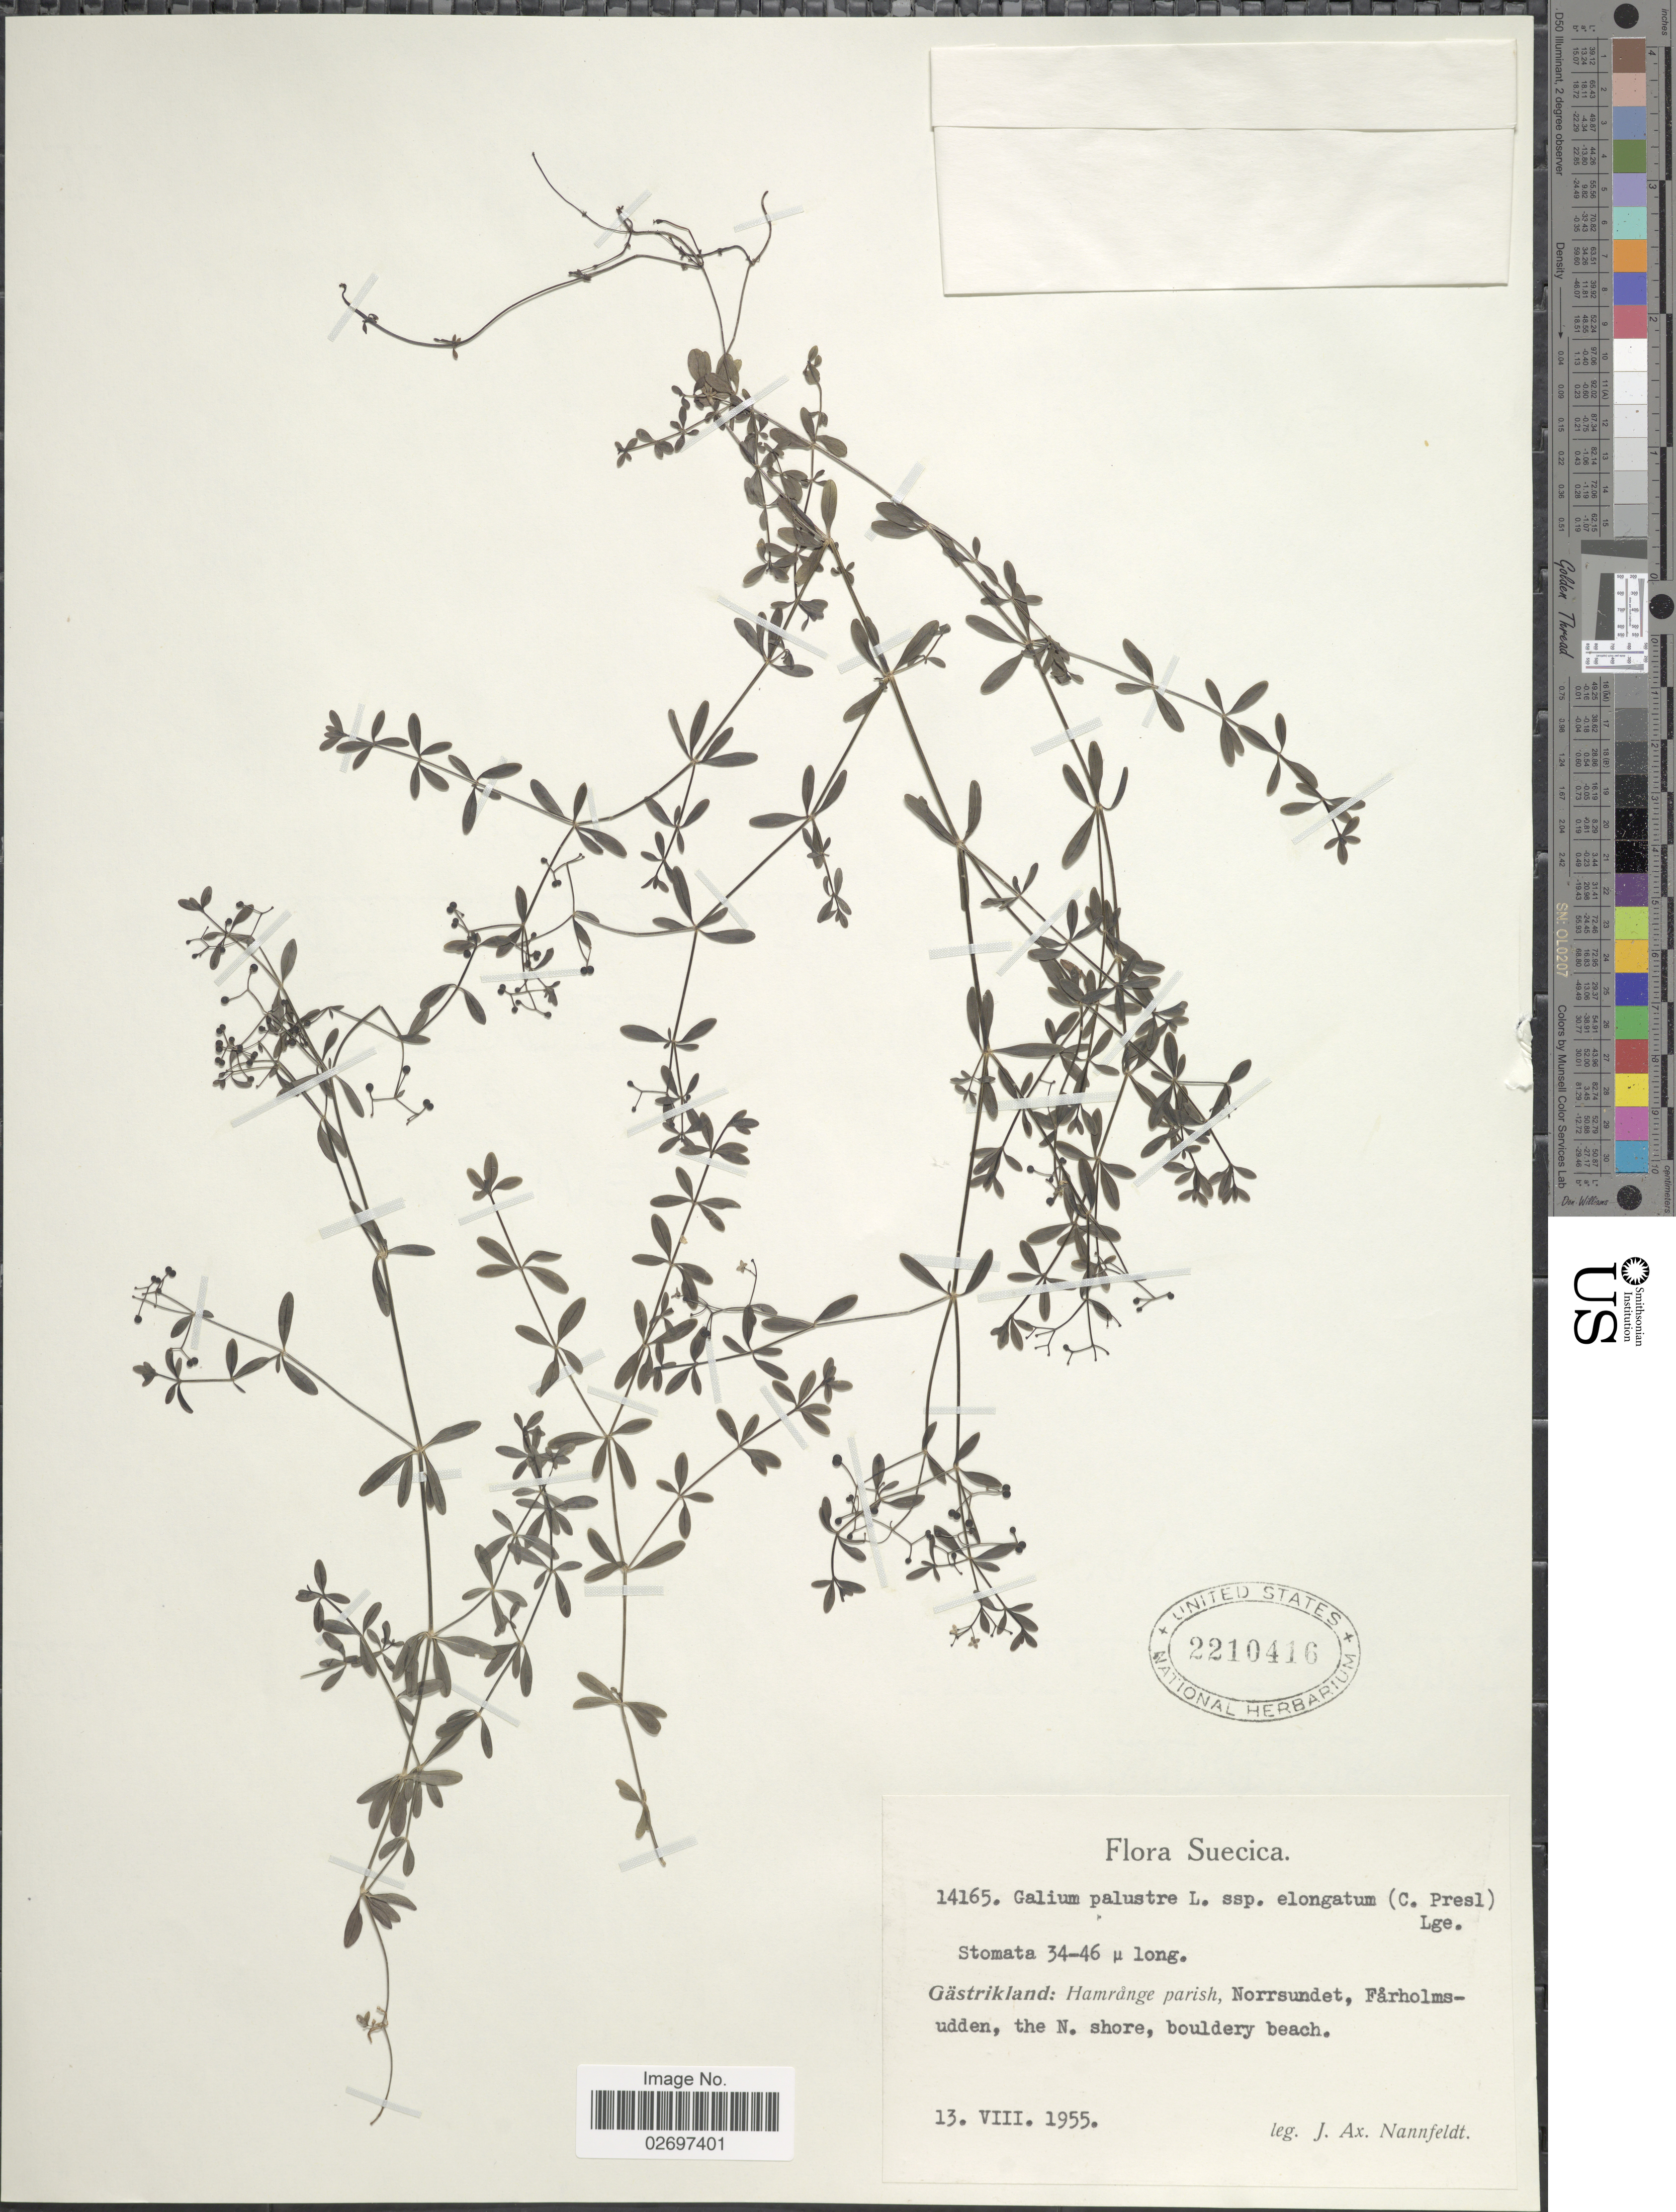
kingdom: Plantae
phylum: Tracheophyta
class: Magnoliopsida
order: Gentianales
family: Rubiaceae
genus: Galium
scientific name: Galium palustre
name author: L.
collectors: J. Nannfeldt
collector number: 14165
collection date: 1955-08-13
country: Sweden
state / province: Gavleborg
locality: Suecica. Gästrikland: Hamrange parish, Norrsundet, Farholmsudden, the N. shore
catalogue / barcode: US 2210416